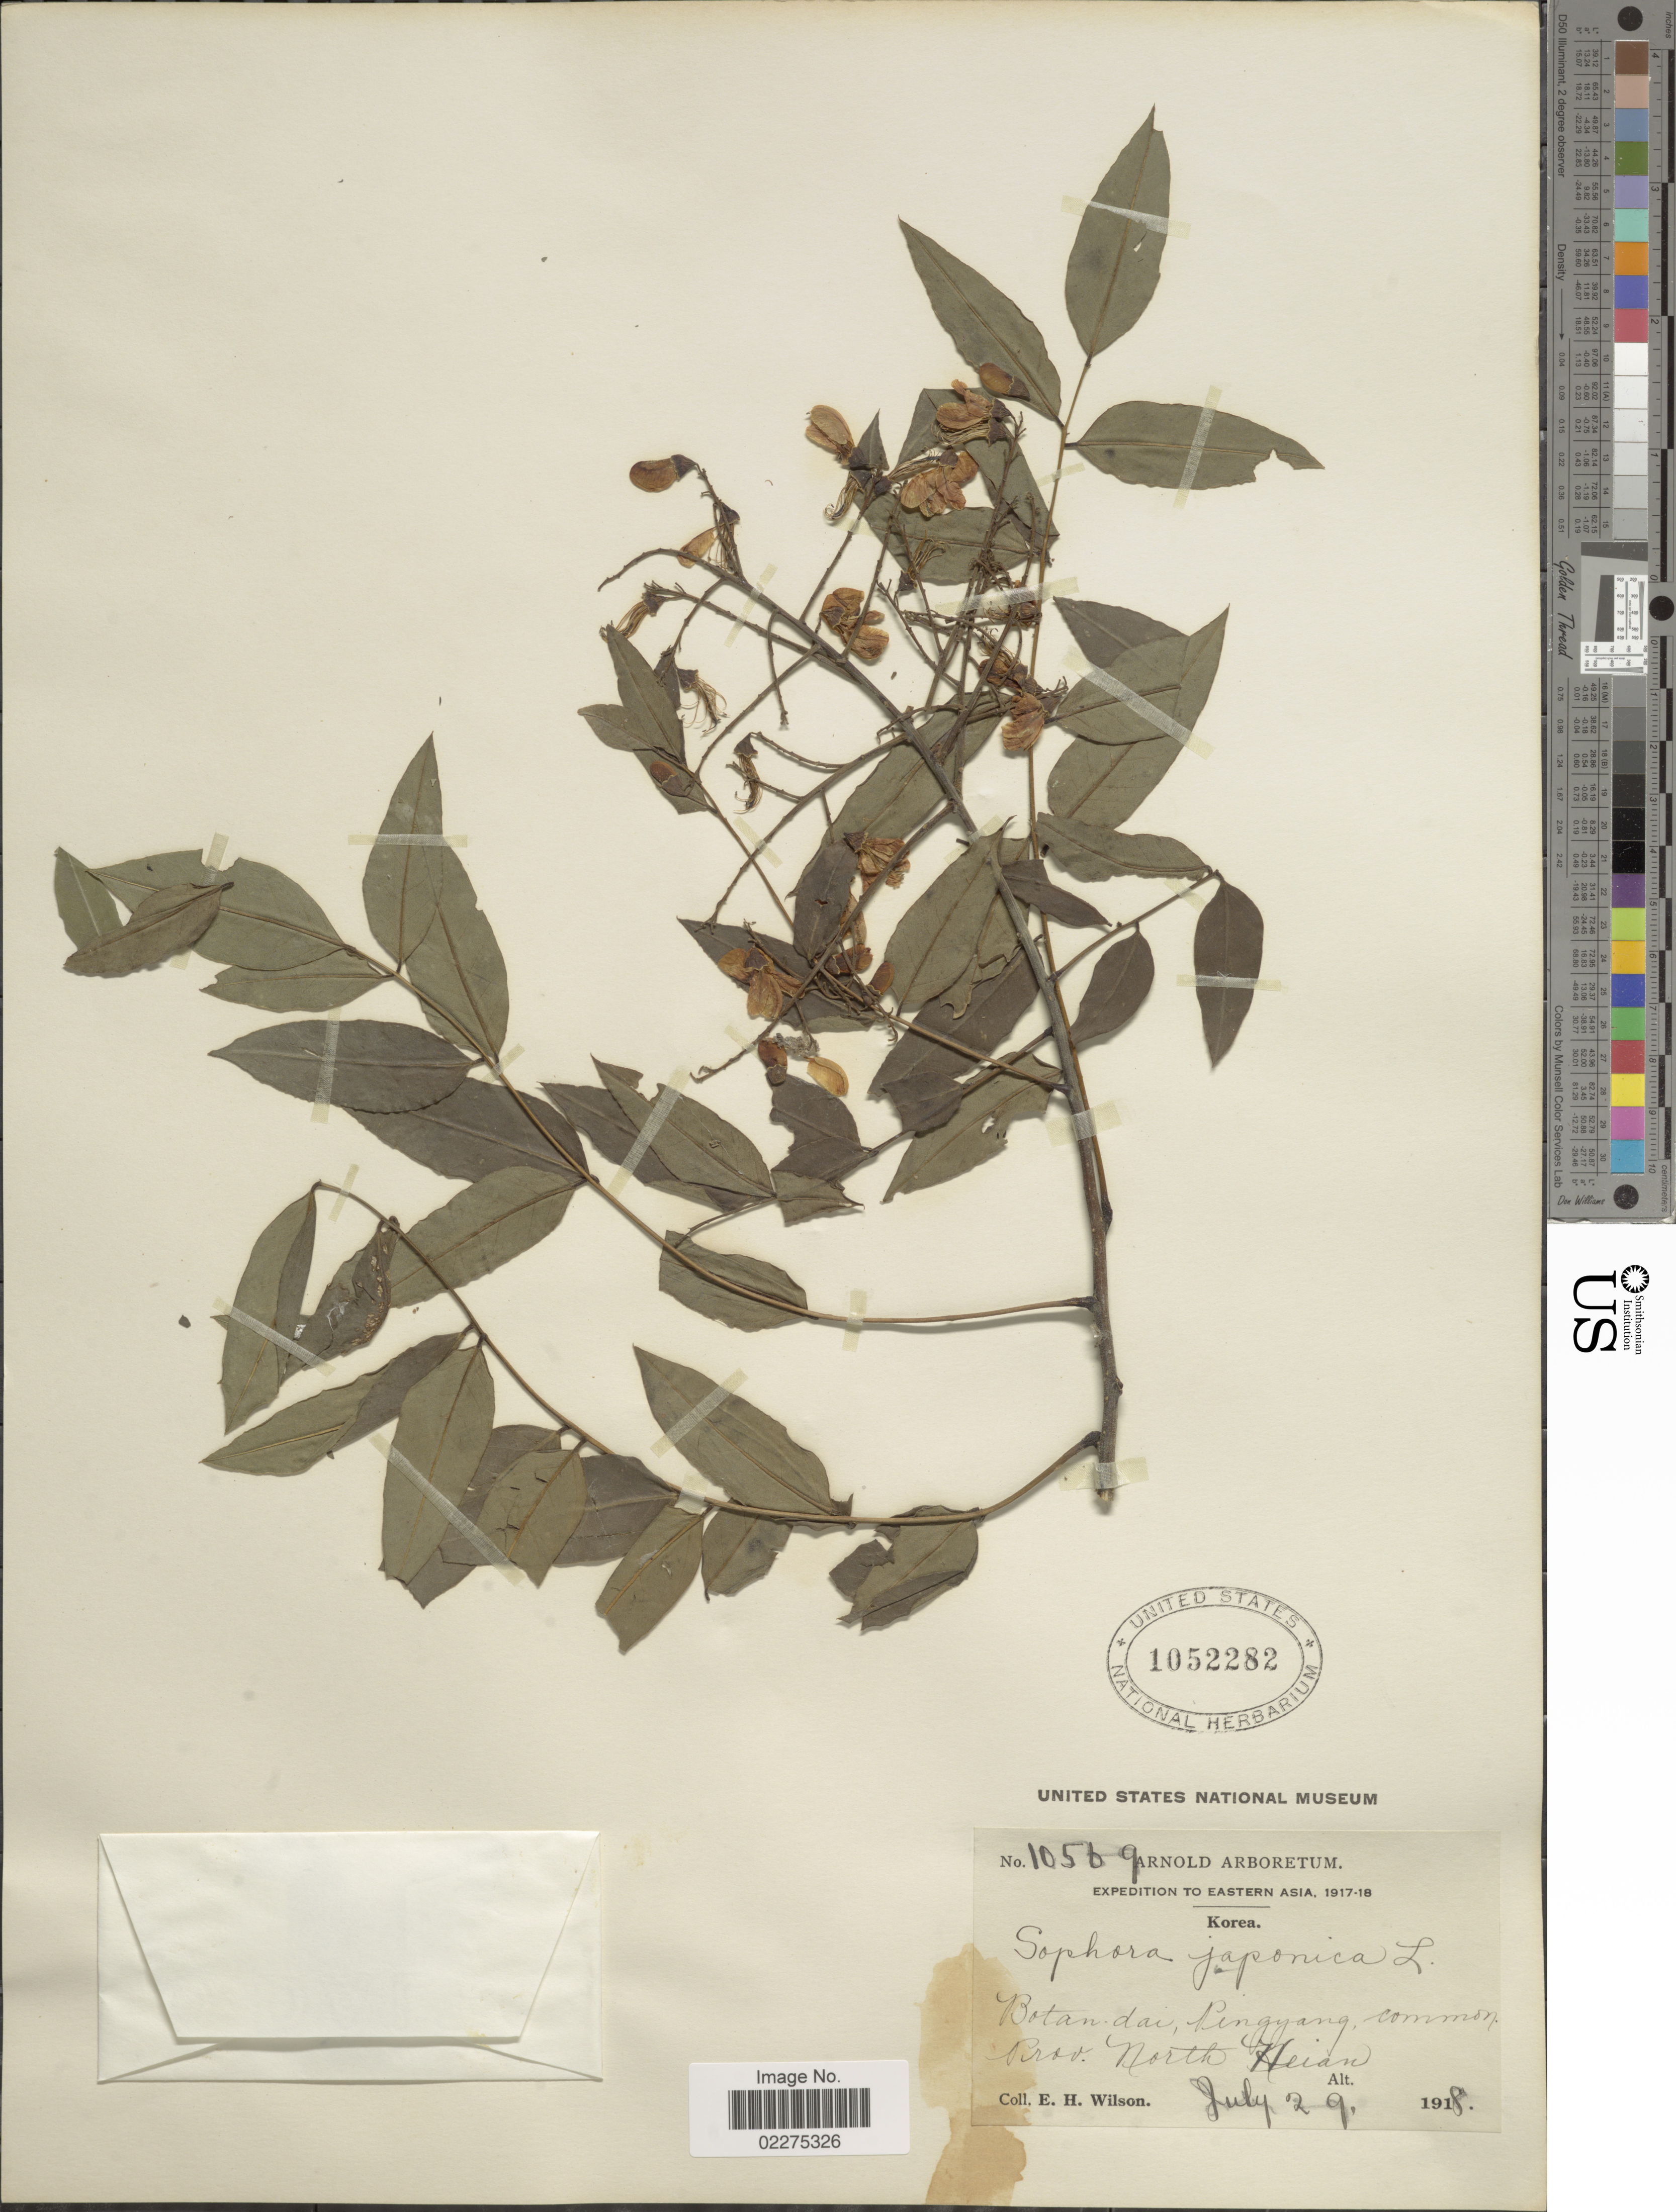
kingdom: Plantae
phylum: Tracheophyta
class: Magnoliopsida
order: Fabales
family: Fabaceae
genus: Sophora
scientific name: Sophora japonica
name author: L.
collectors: E. Wilson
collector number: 10569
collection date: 1918-07-29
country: North Korea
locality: Botandai, Pingyang. Prov. North Heian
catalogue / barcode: US 1052282